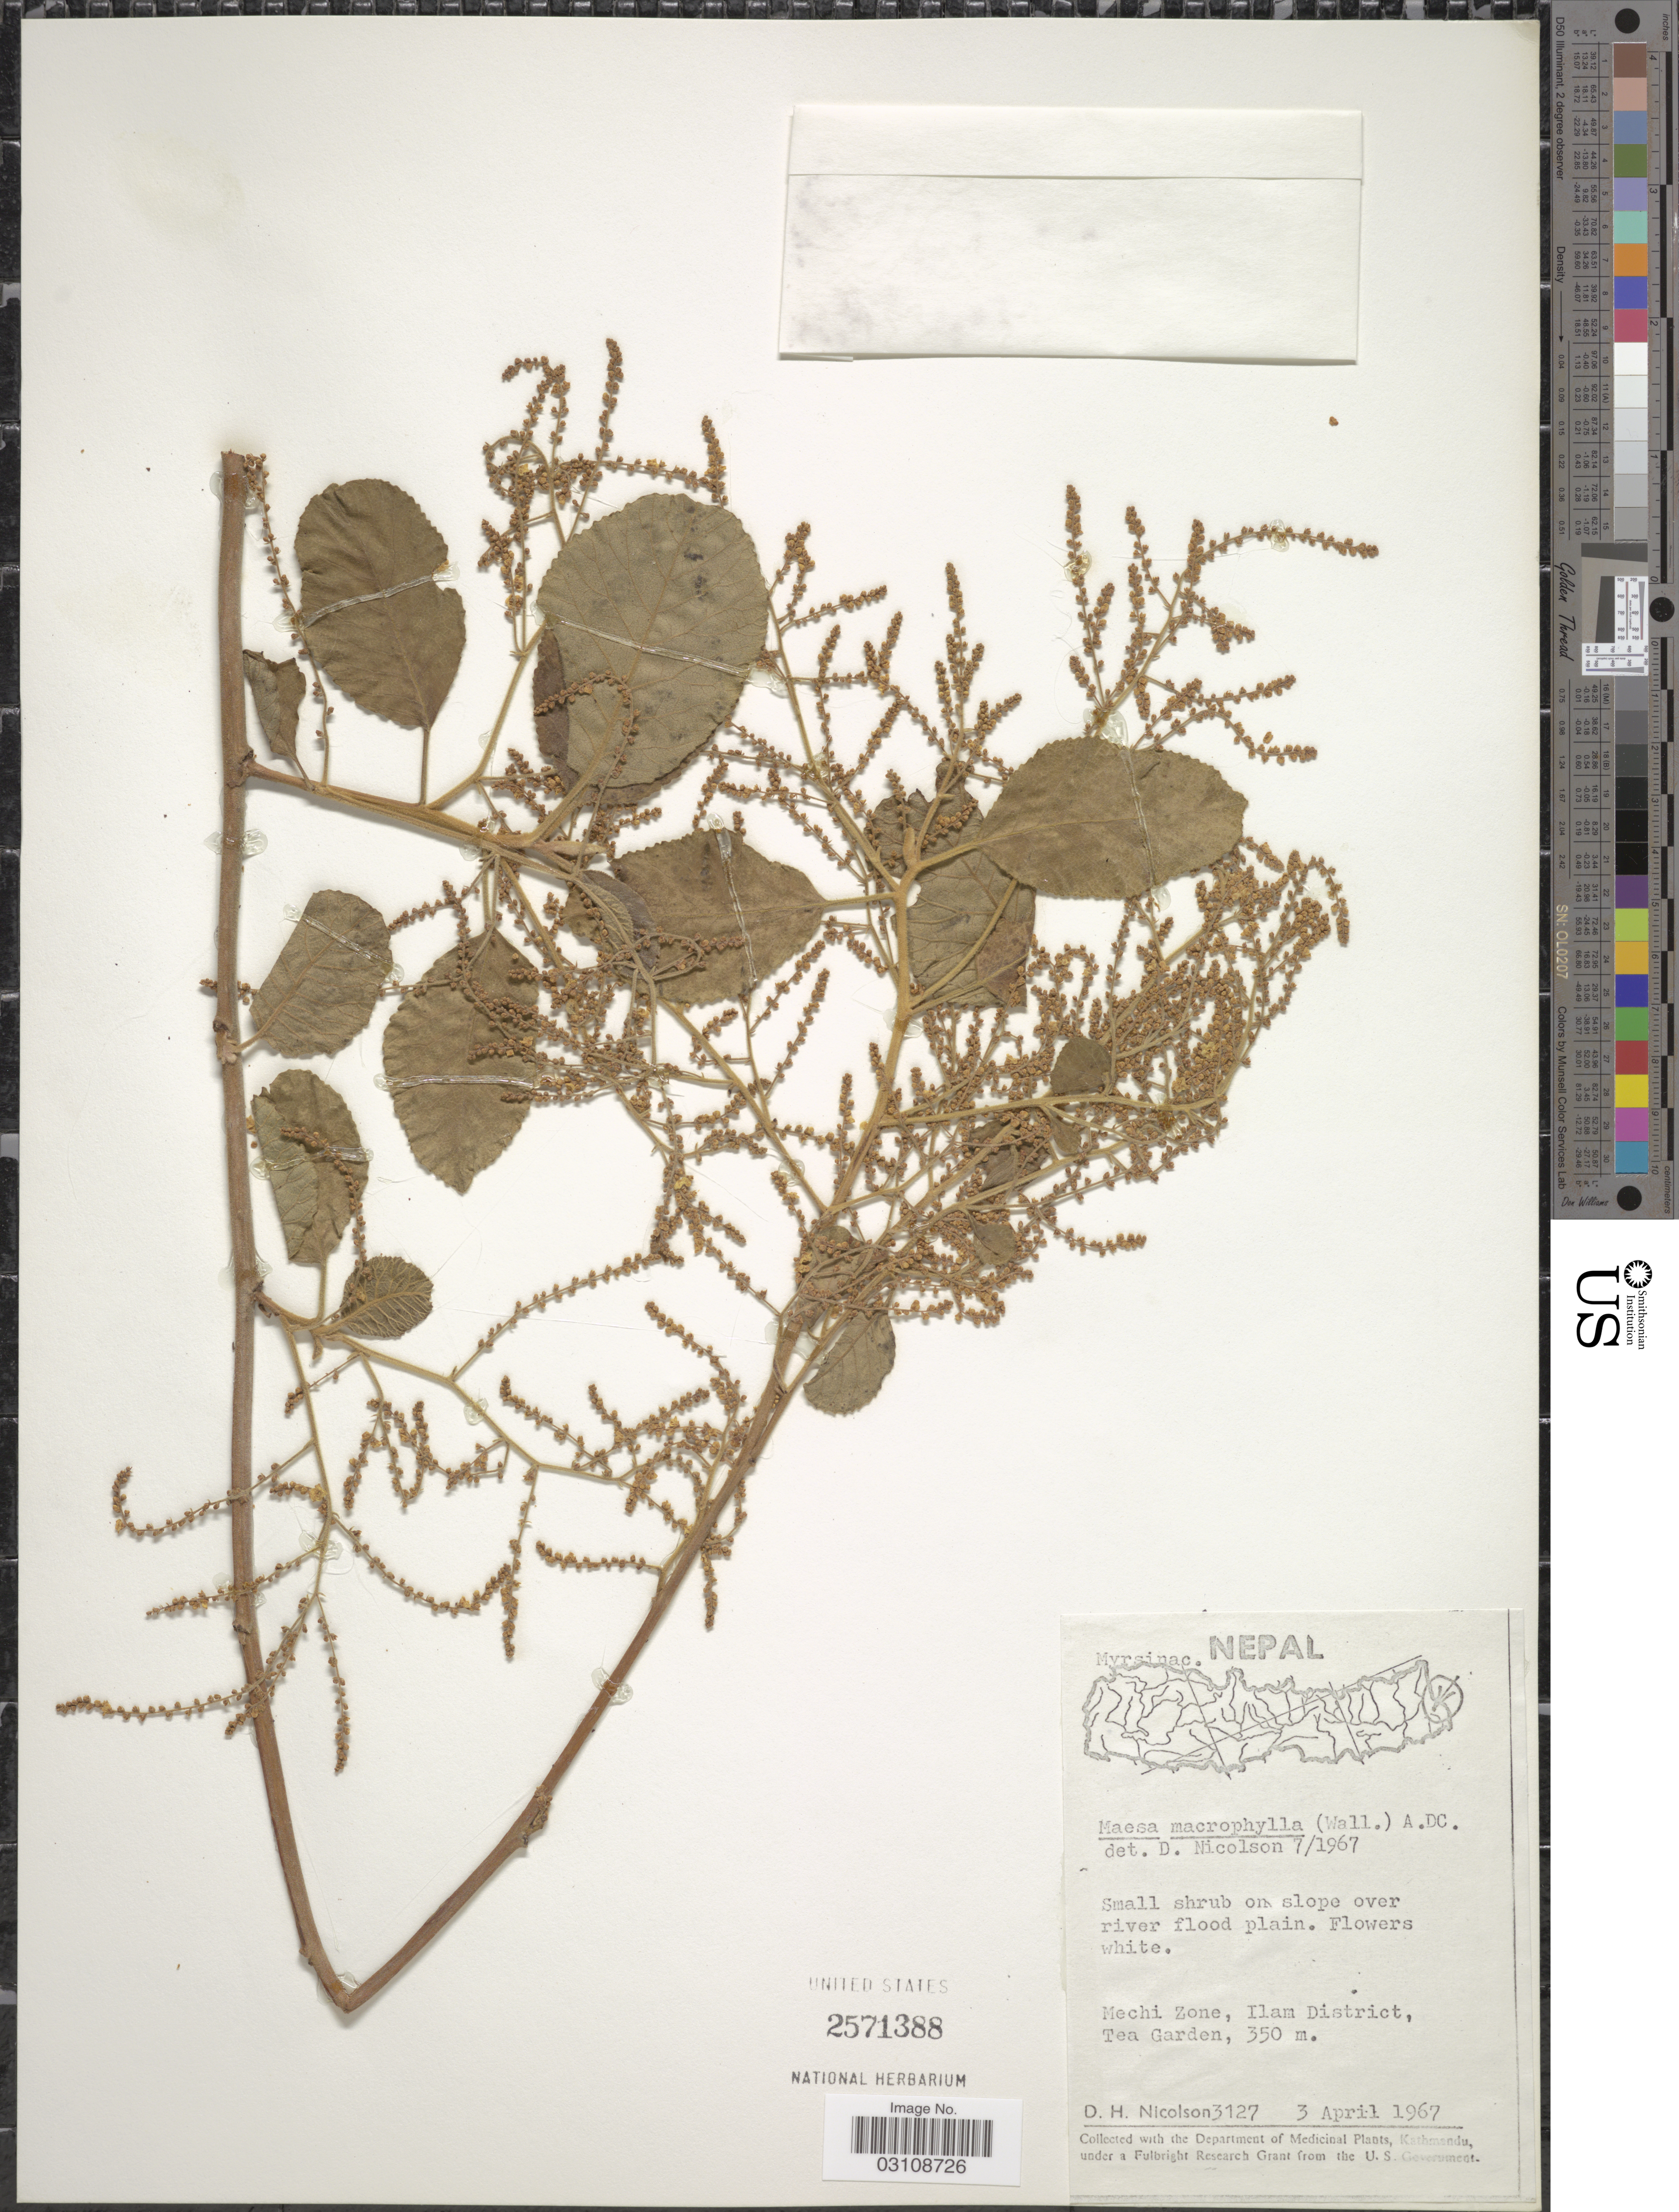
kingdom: Plantae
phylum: Tracheophyta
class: Magnoliopsida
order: Ericales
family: Primulaceae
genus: Maesa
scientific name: Maesa macrophylla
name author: Wall.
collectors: D. H. Nicolson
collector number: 3127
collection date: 1967-04-03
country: Nepal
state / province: Mechi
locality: Mechi Zone, Ilam District, Tea Garden.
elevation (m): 350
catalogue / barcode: US 2571388